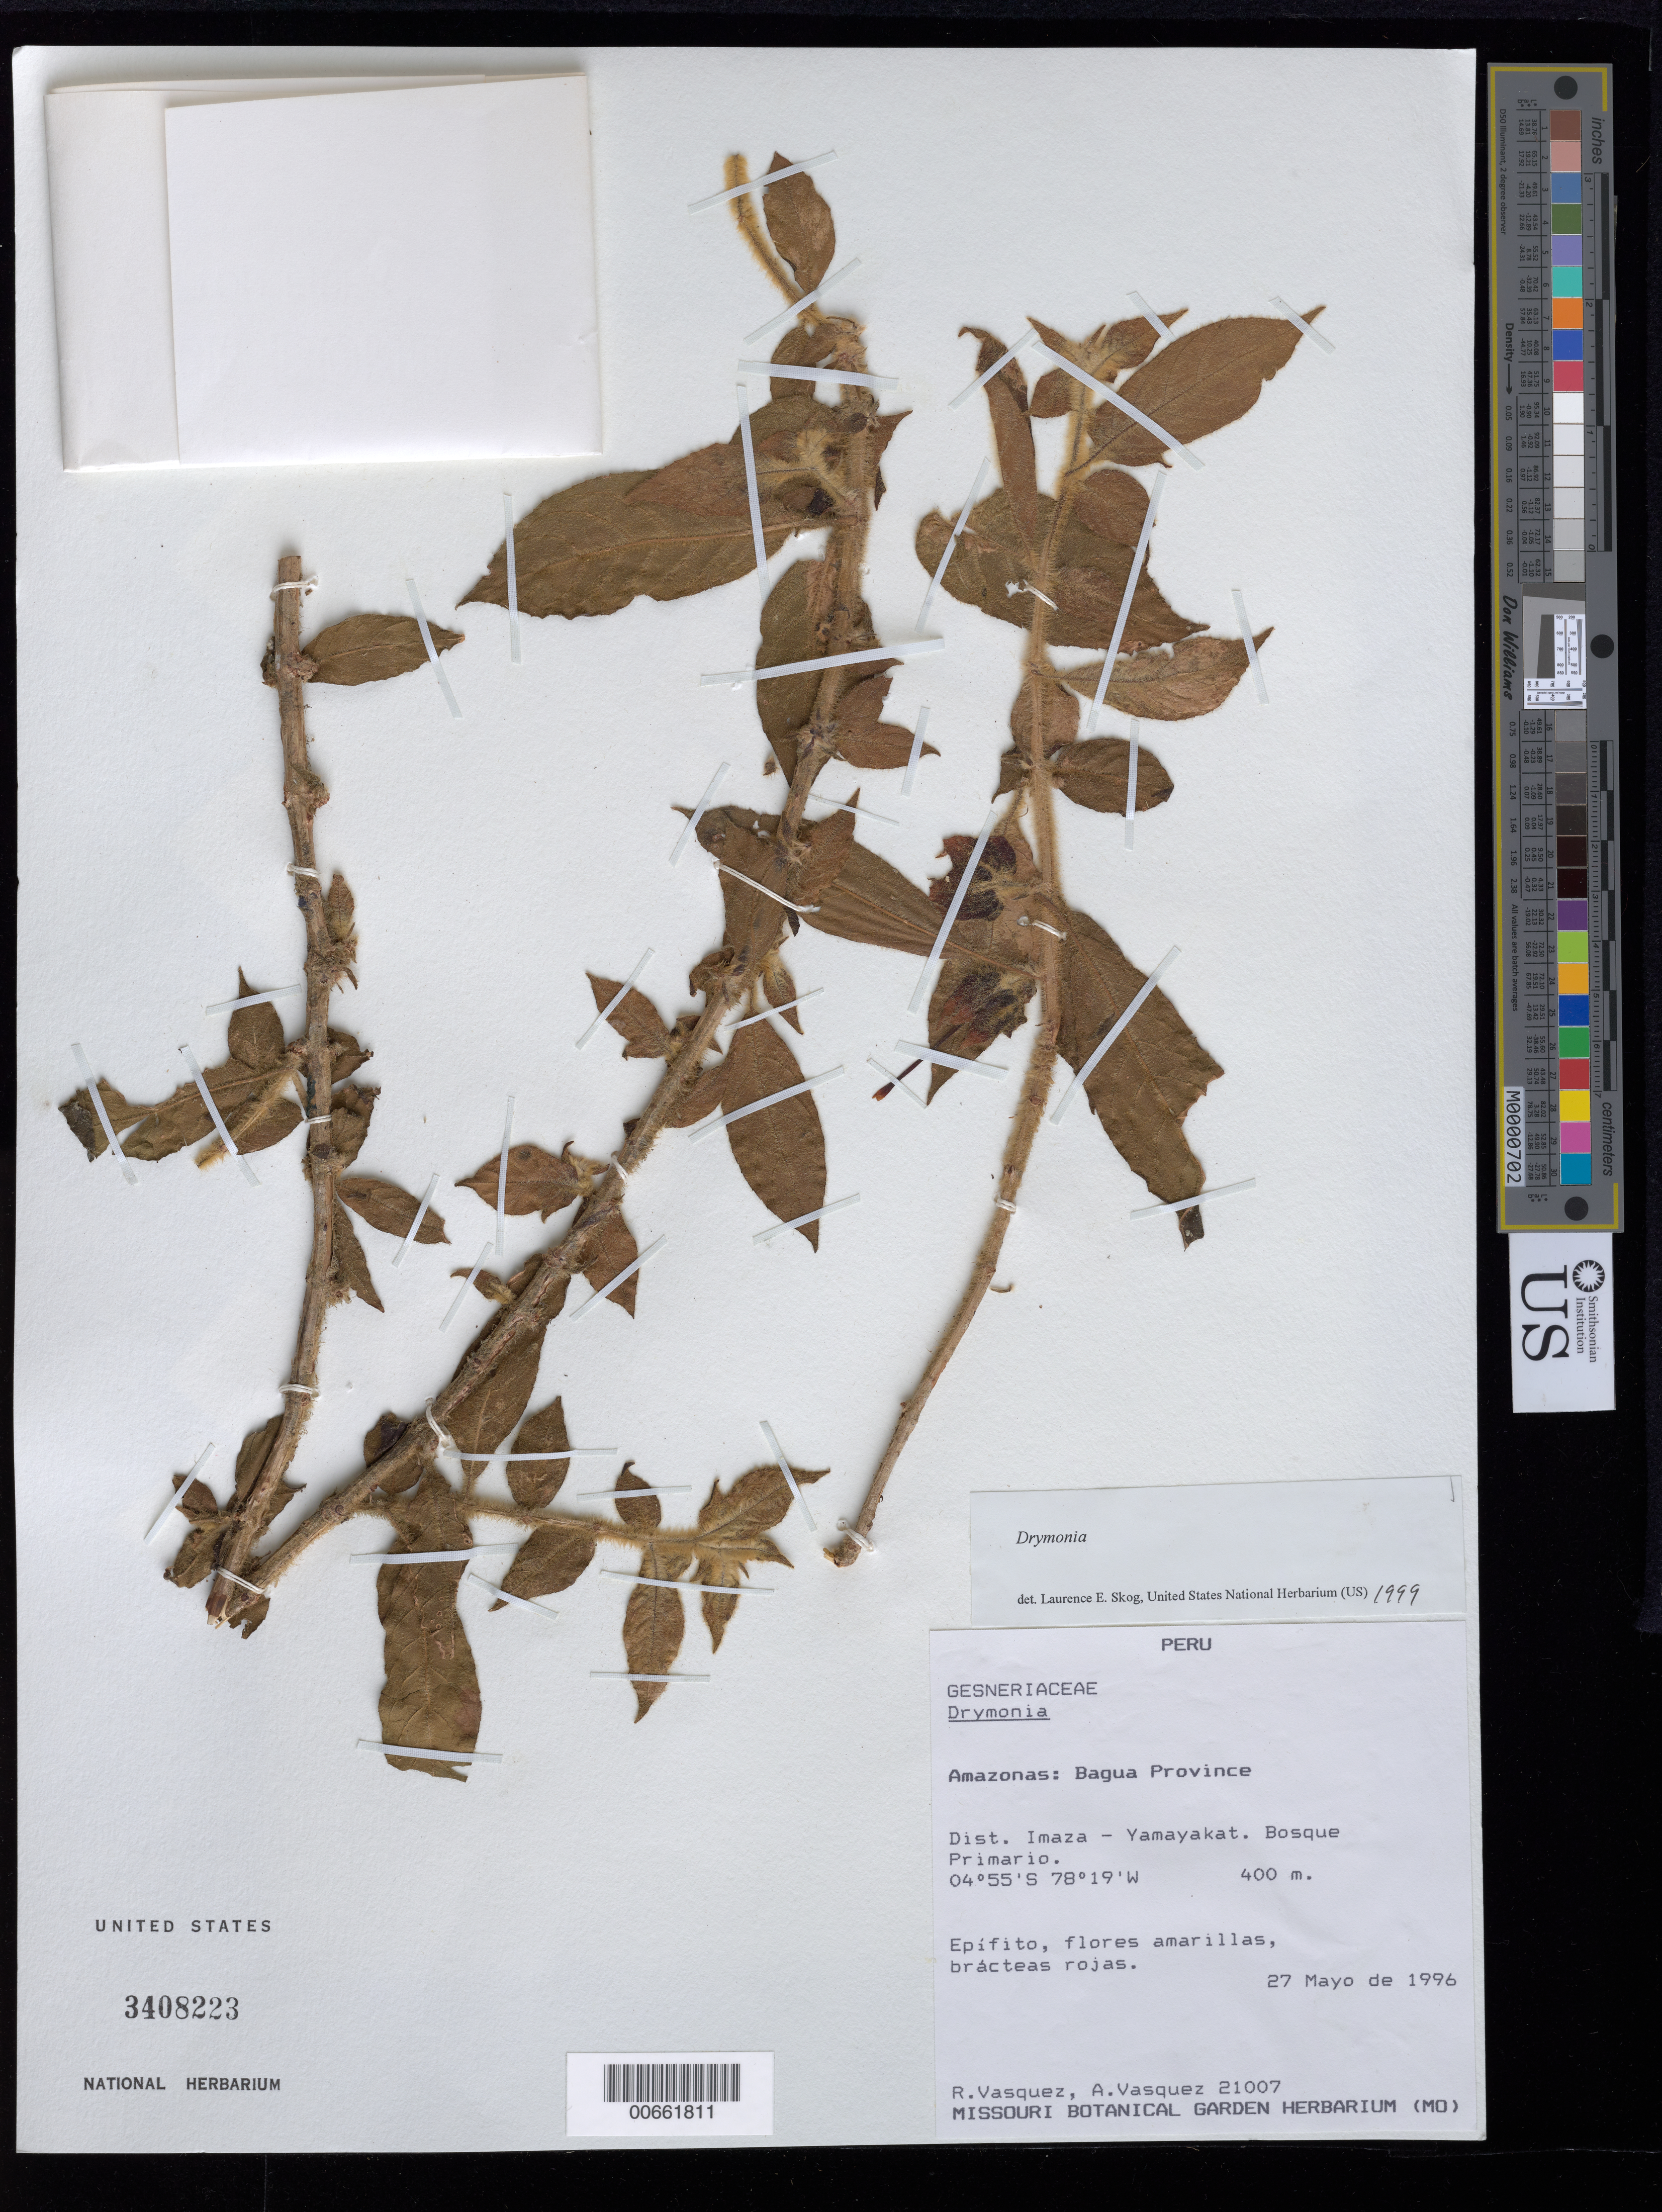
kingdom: Plantae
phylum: Tracheophyta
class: Magnoliopsida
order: Lamiales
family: Gesneriaceae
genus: Drymonia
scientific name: Drymonia sp.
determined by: Clark, J. L., (SEL), The Marie Selby Botanical Garden (UNITED STATES)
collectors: R. Vásquez & A. Vasquez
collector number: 21007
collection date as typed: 27 May 1996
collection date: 1996-05-27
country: Peru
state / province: Amazonas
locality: Prov. Bagua, Dist. Imaza, Yamayakat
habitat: Bosque primario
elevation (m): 400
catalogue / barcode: US 3408223